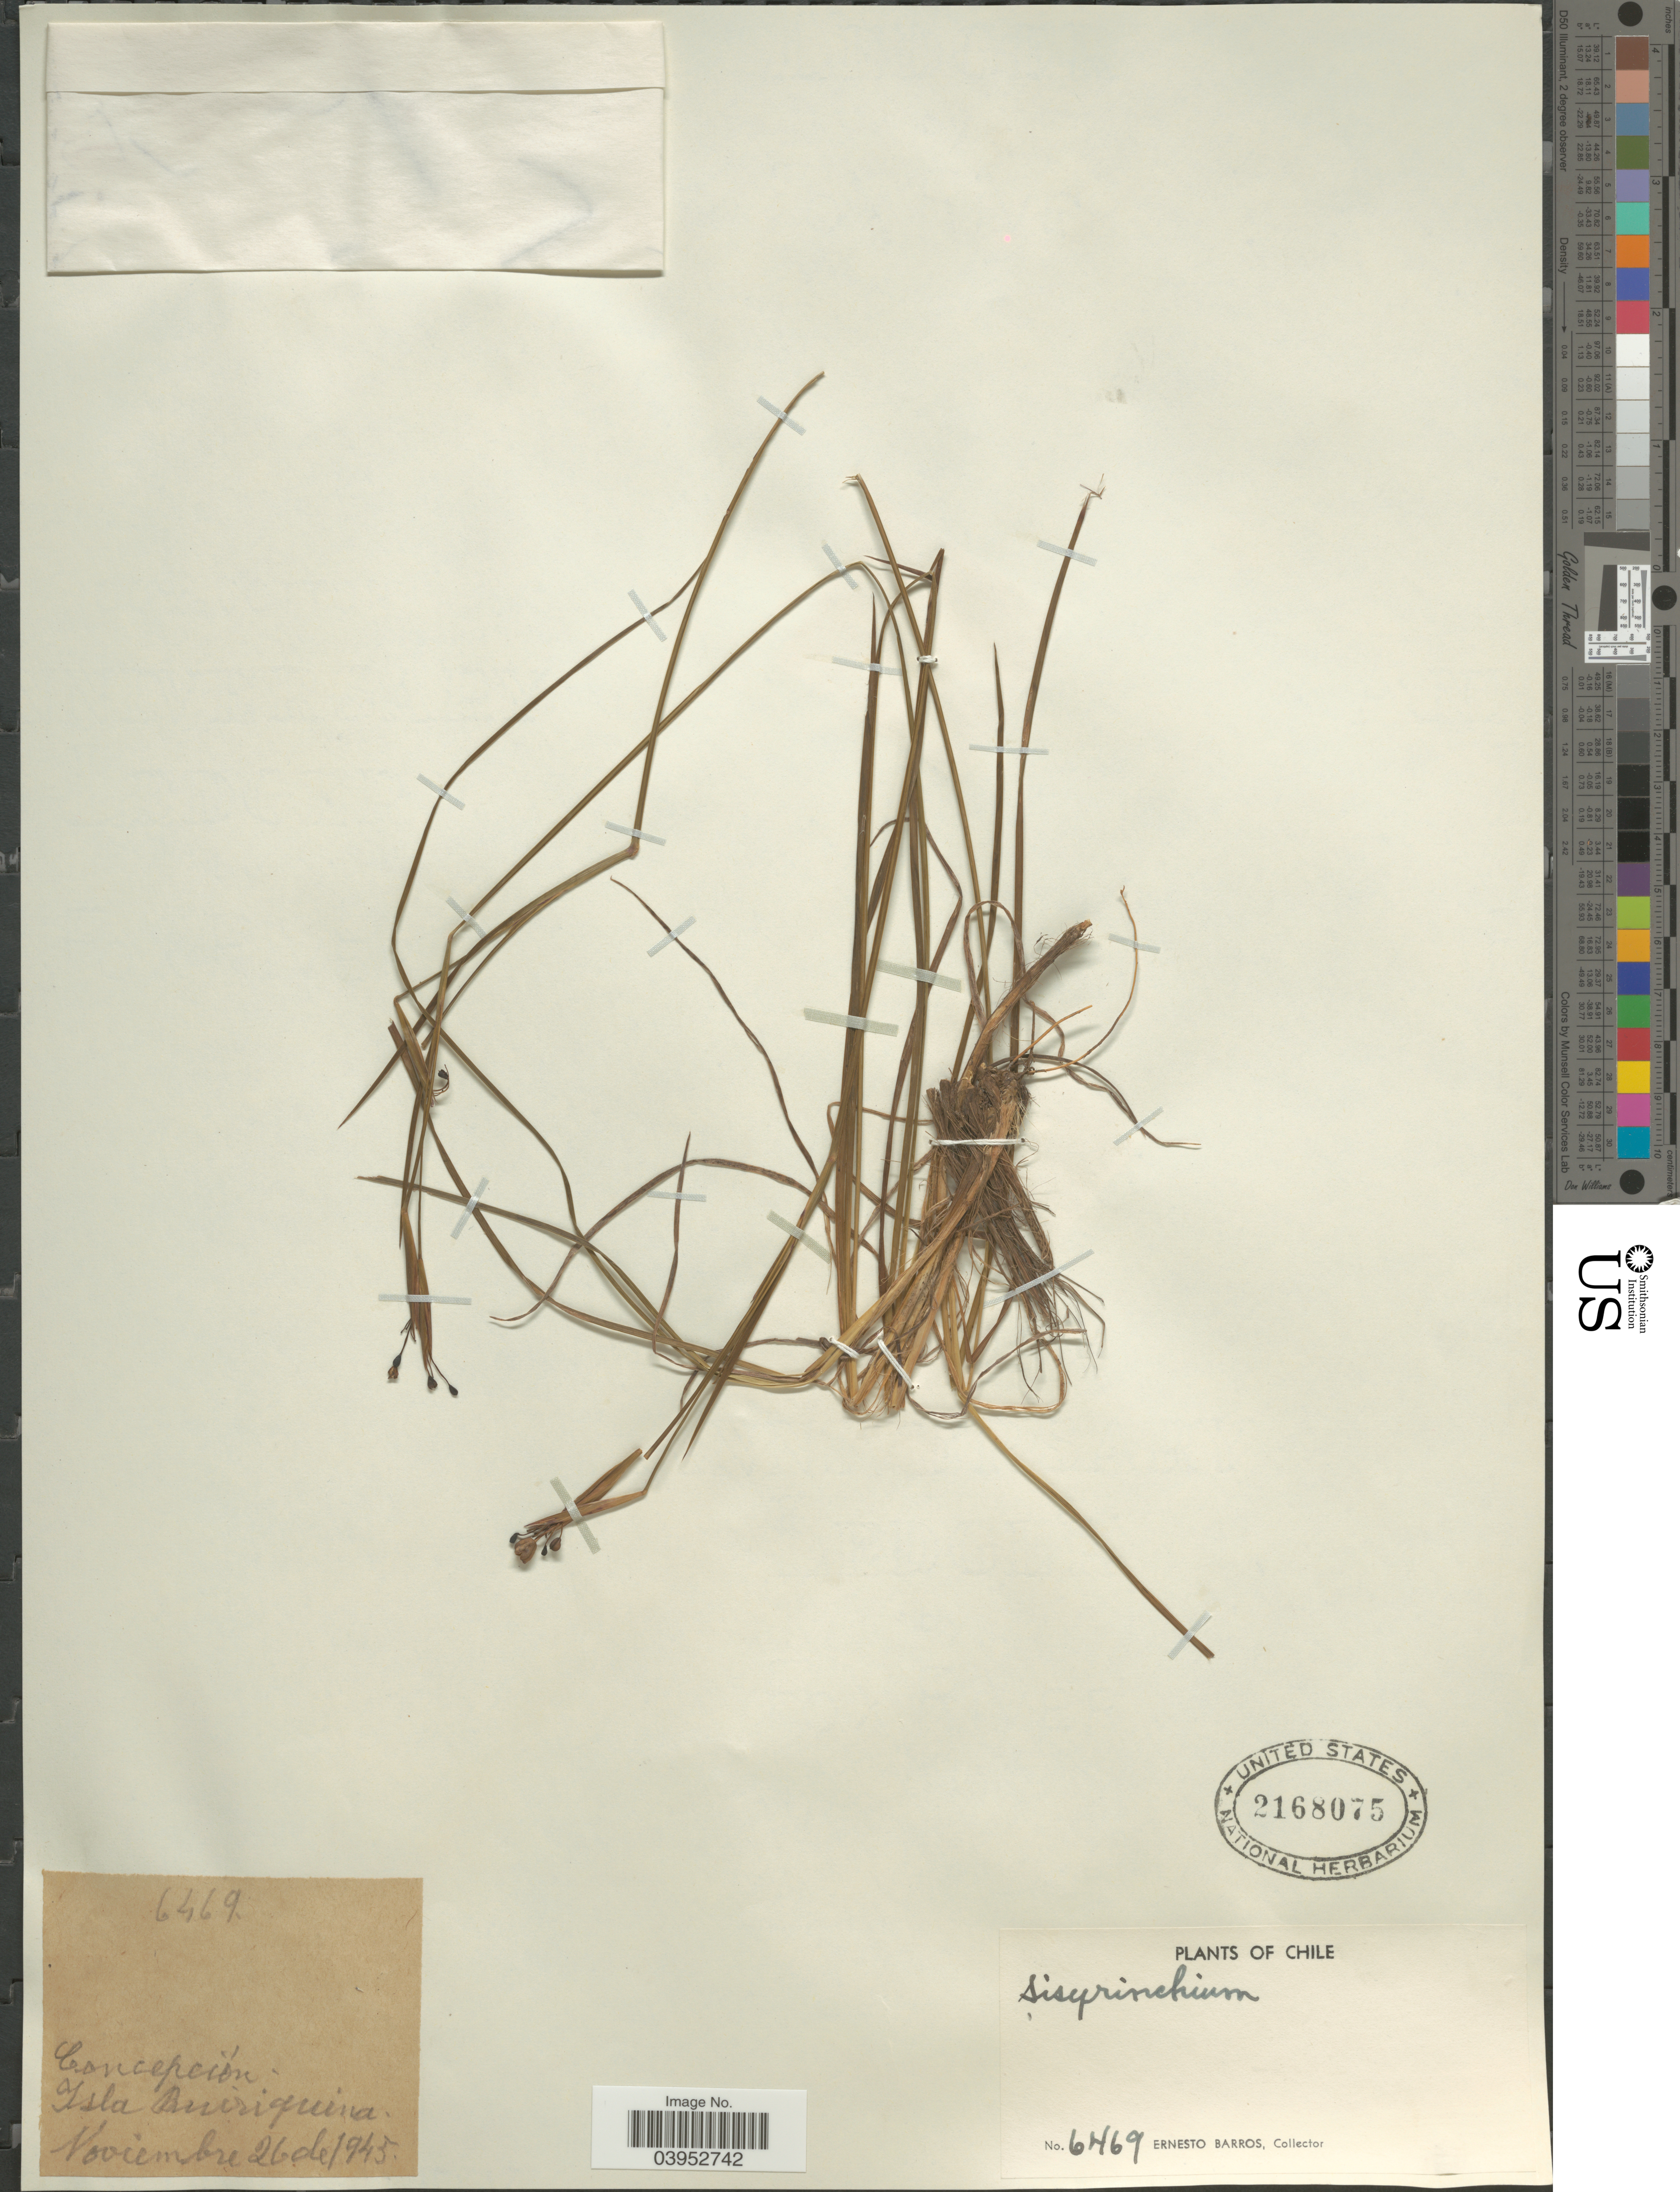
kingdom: Plantae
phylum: Tracheophyta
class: Liliopsida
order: Asparagales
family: Iridaceae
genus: Sisyrinchium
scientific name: Sisyrinchium sp.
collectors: E. Barros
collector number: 6469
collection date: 1945-11-26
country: Chile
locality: Concepción. Isla Quiriquina .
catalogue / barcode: US 2168075